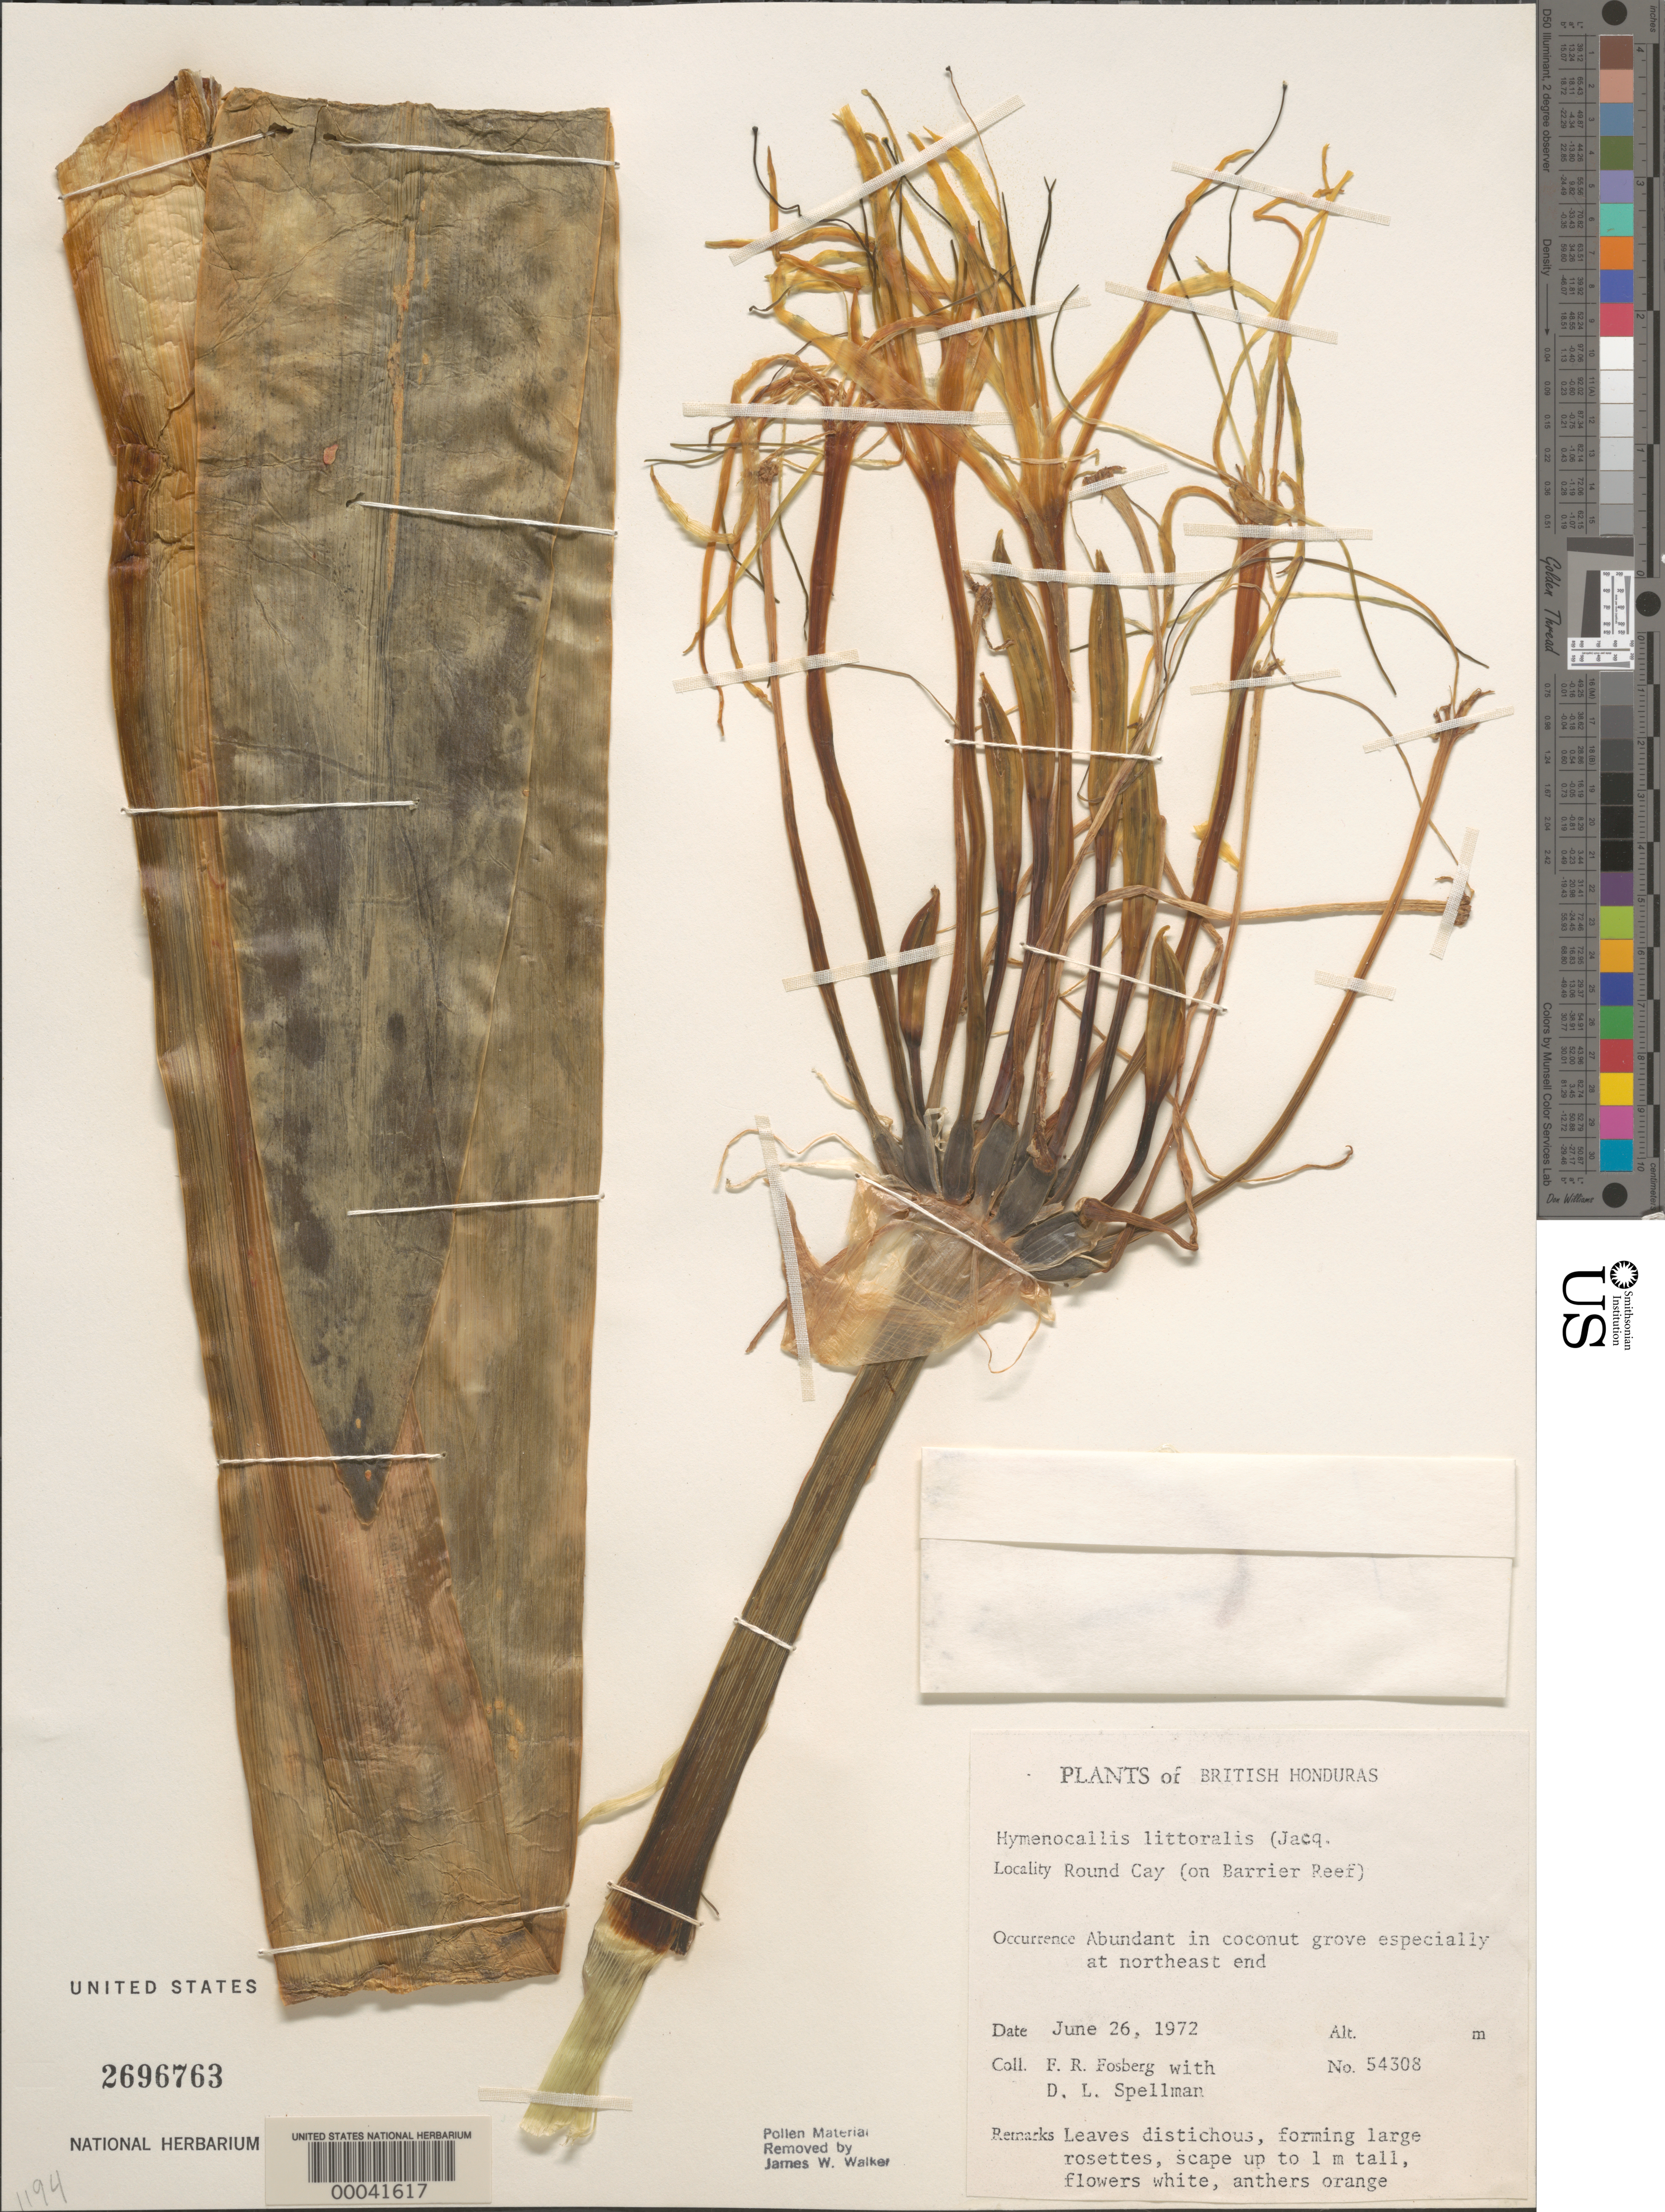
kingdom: Plantae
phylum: Tracheophyta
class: Liliopsida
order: Asparagales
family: Amaryllidaceae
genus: Hymenocallis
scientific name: Hymenocallis littoralis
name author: (Jacq.) Salisb.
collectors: F. R. Fosberg & D. L. Spellman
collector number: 54308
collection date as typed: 26 Jun 1972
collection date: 1972-06-26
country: Belize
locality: Round Cay, (on barrier reef)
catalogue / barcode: US 2696763